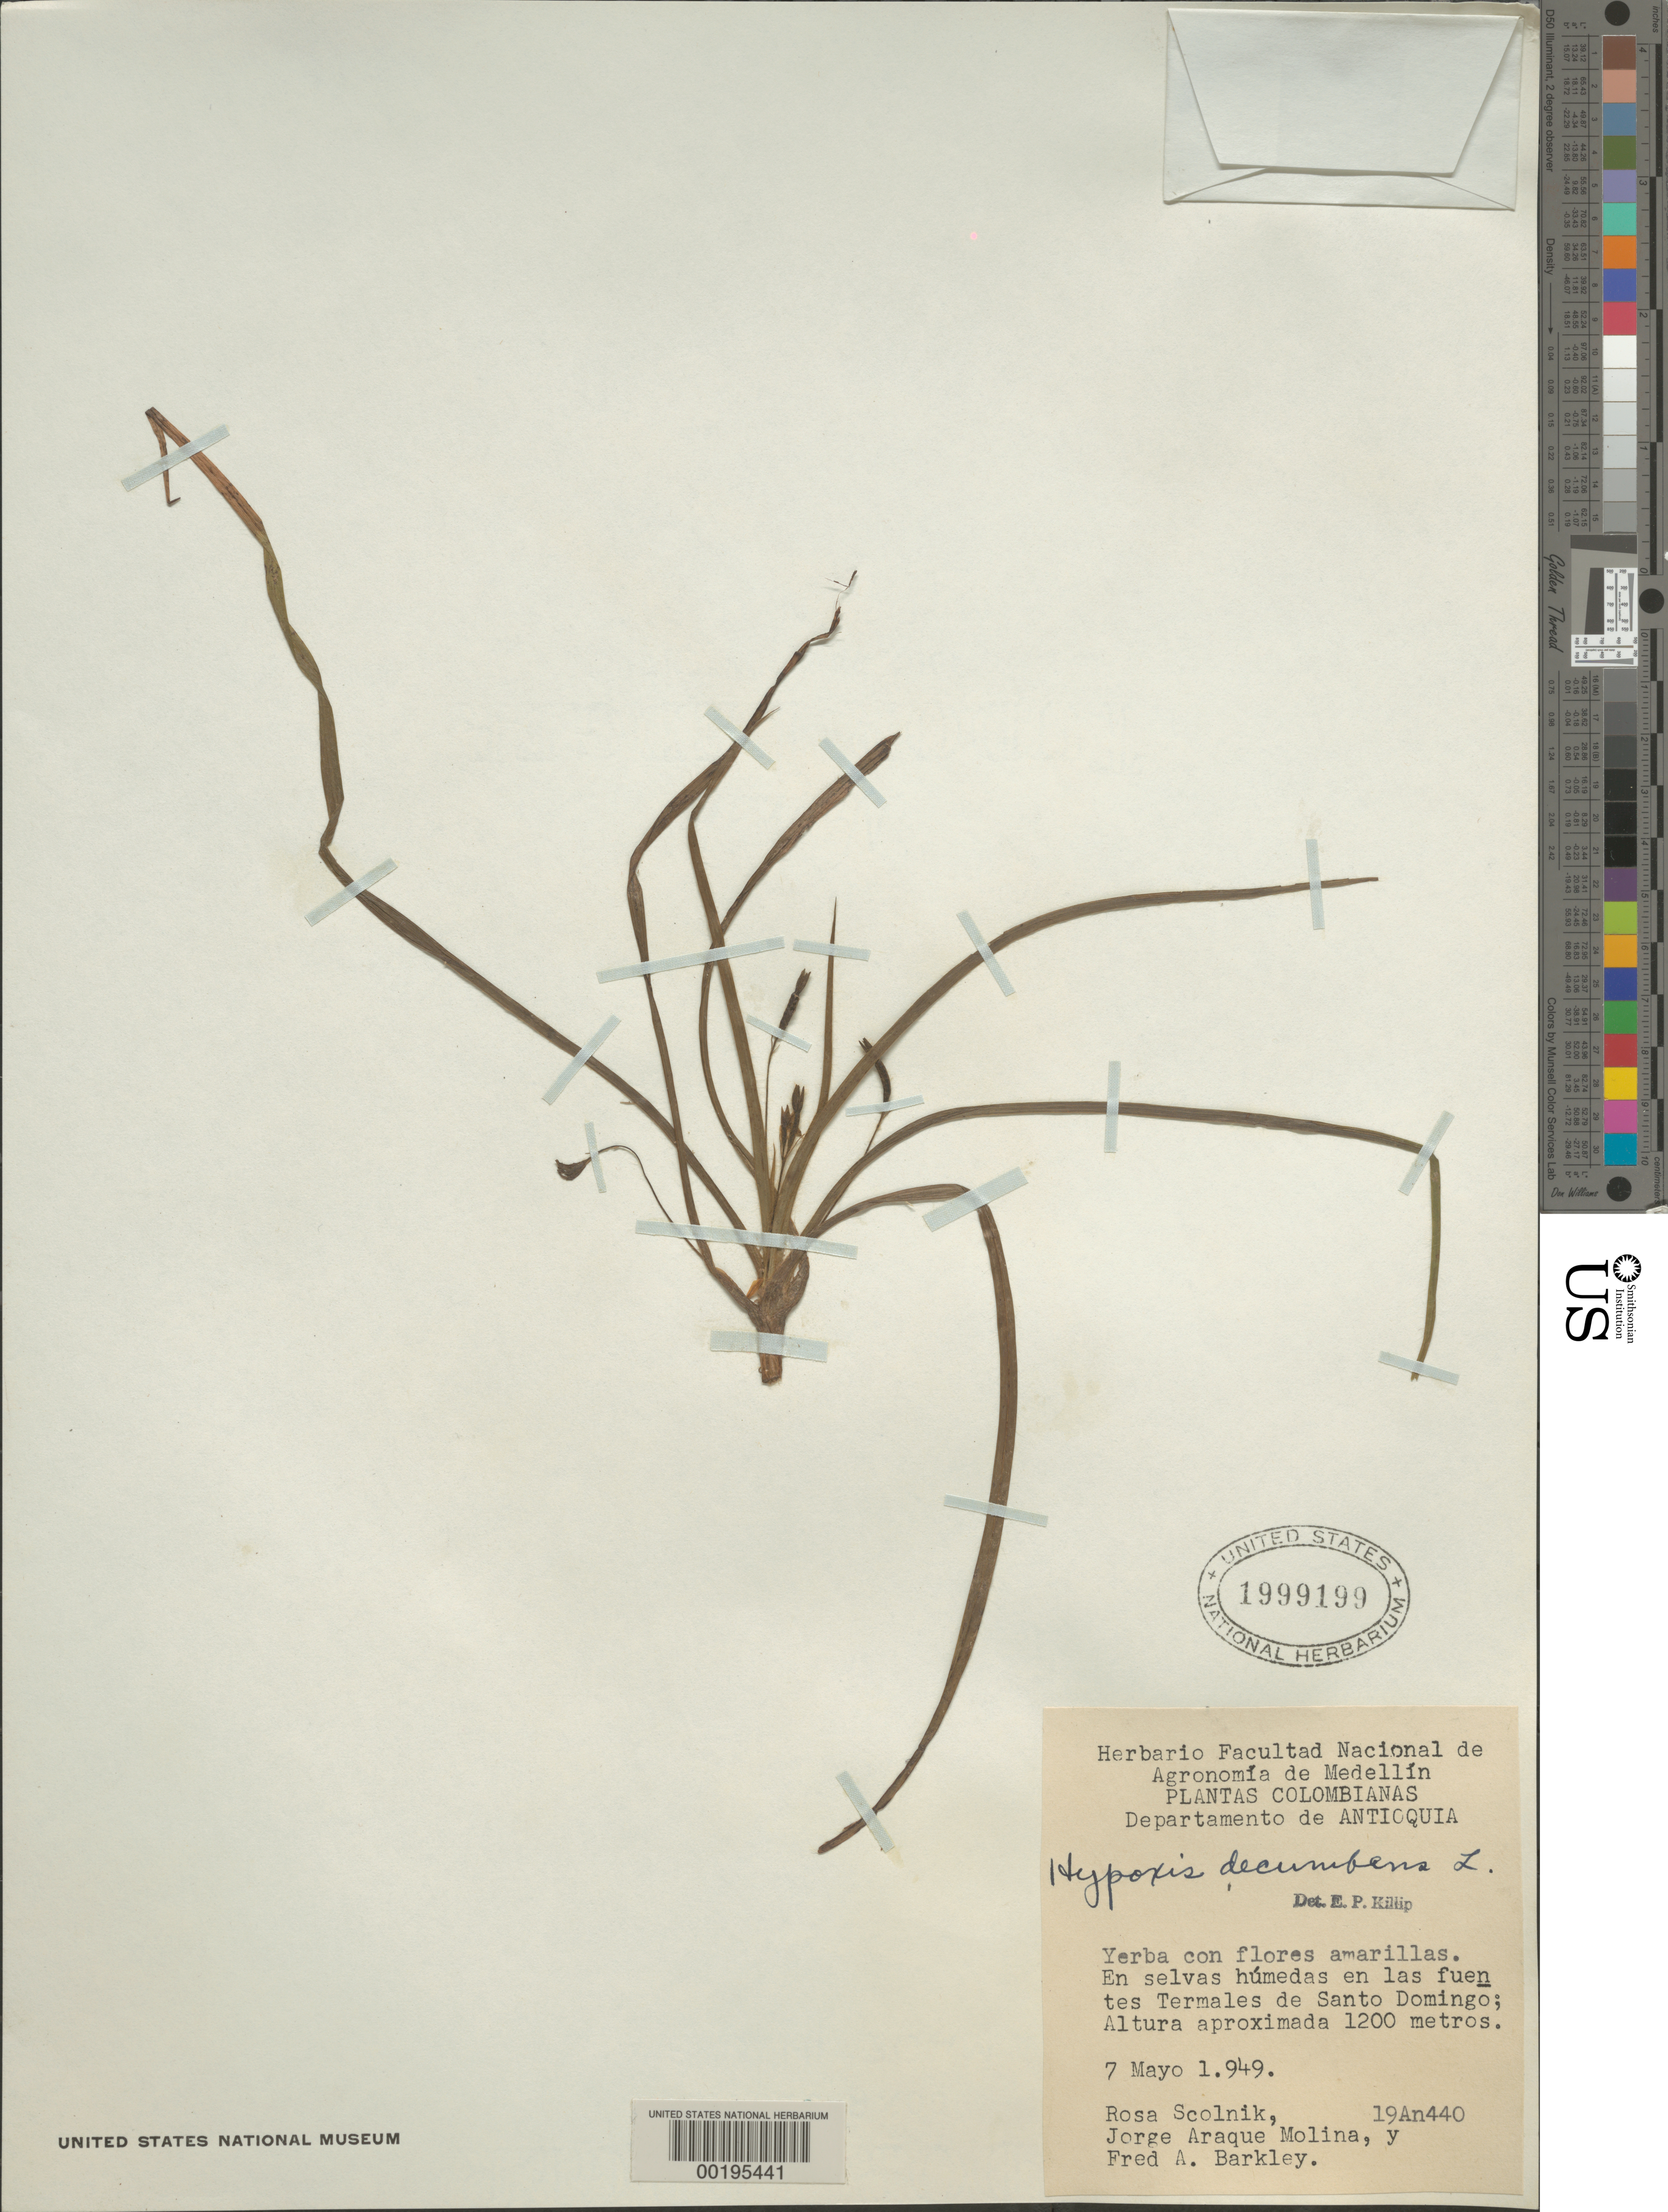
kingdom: Plantae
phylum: Tracheophyta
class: Liliopsida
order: Asparagales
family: Hypoxidaceae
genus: Hypoxis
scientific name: Hypoxis decumbens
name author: L.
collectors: R. Scolnik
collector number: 19an440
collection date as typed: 07 May 1949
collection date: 1949-05-07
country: Colombia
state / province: Antioquia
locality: Termales de Santo Domingo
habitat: Damp forest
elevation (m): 1200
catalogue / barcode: US 1999199